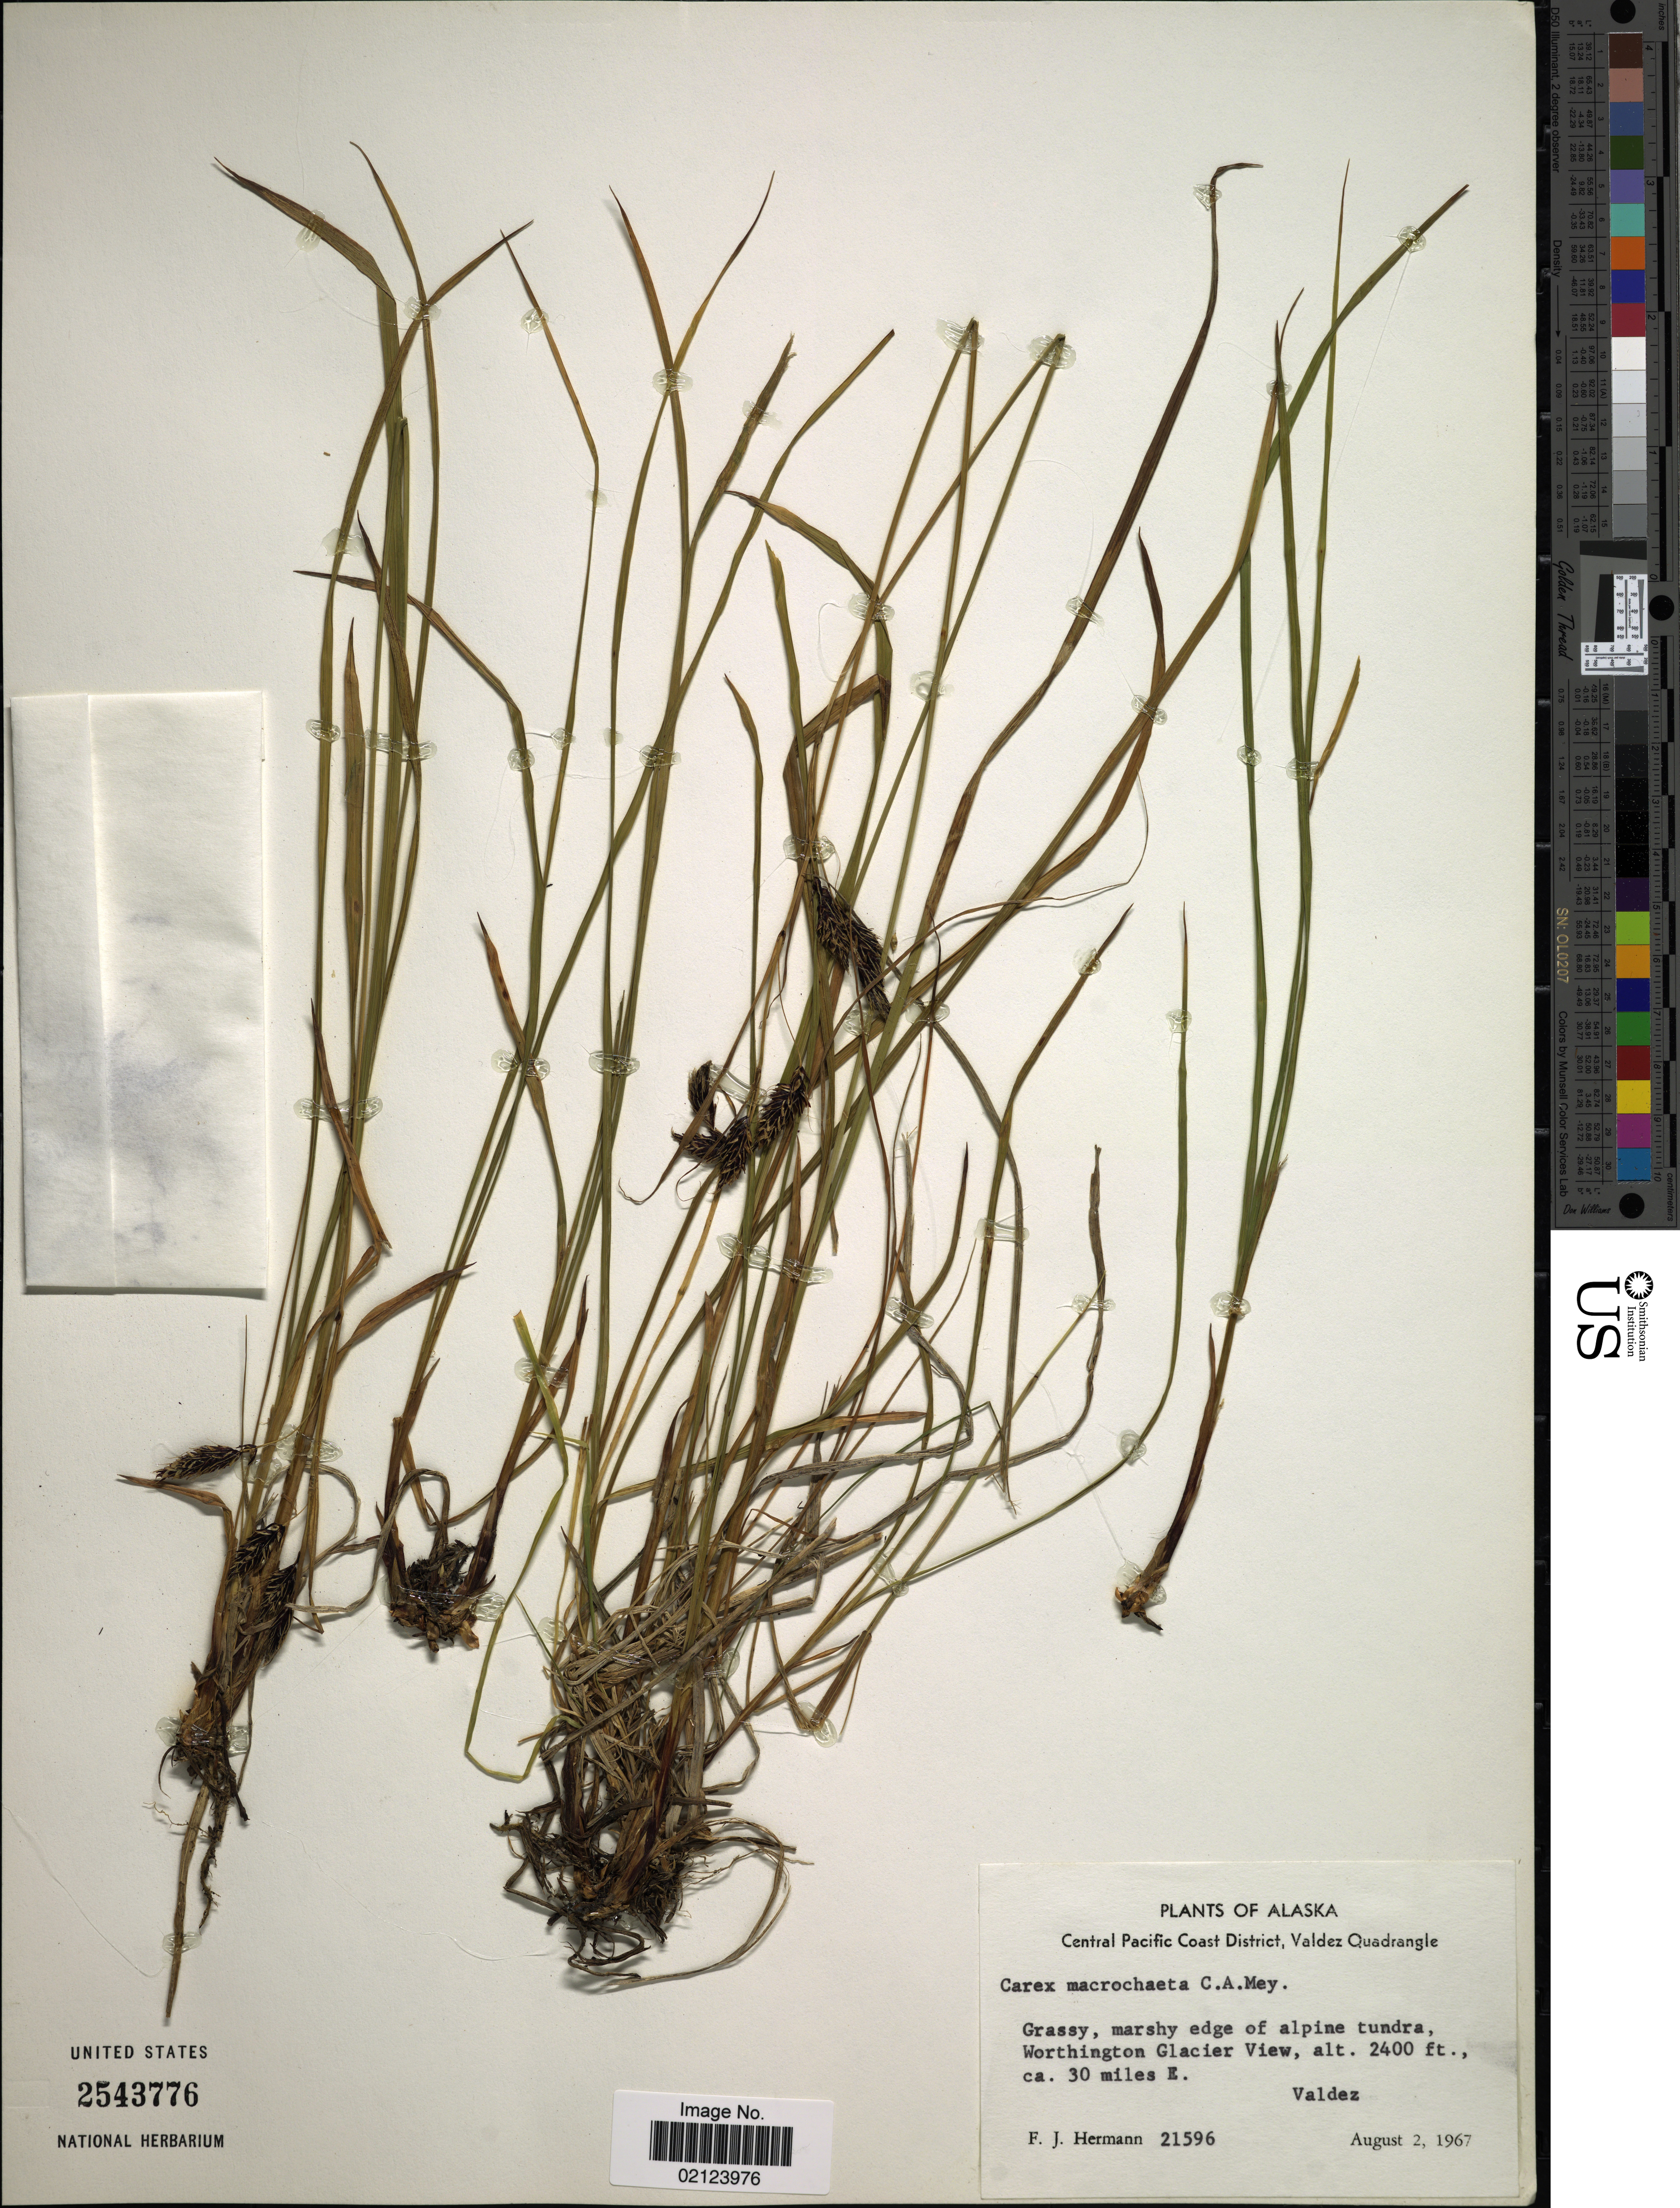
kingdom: Plantae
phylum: Tracheophyta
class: Liliopsida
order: Poales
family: Cyperaceae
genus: Carex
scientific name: Carex macrochaeta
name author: C.A. Mey.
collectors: F. J. Hermann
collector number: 21596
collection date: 1967-08-02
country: United States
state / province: Alaska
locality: Central Pacific Coast District, Valdez Quadrangle. Worthington Glacier View, ca. 30 miles E.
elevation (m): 732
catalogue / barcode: US 2543776